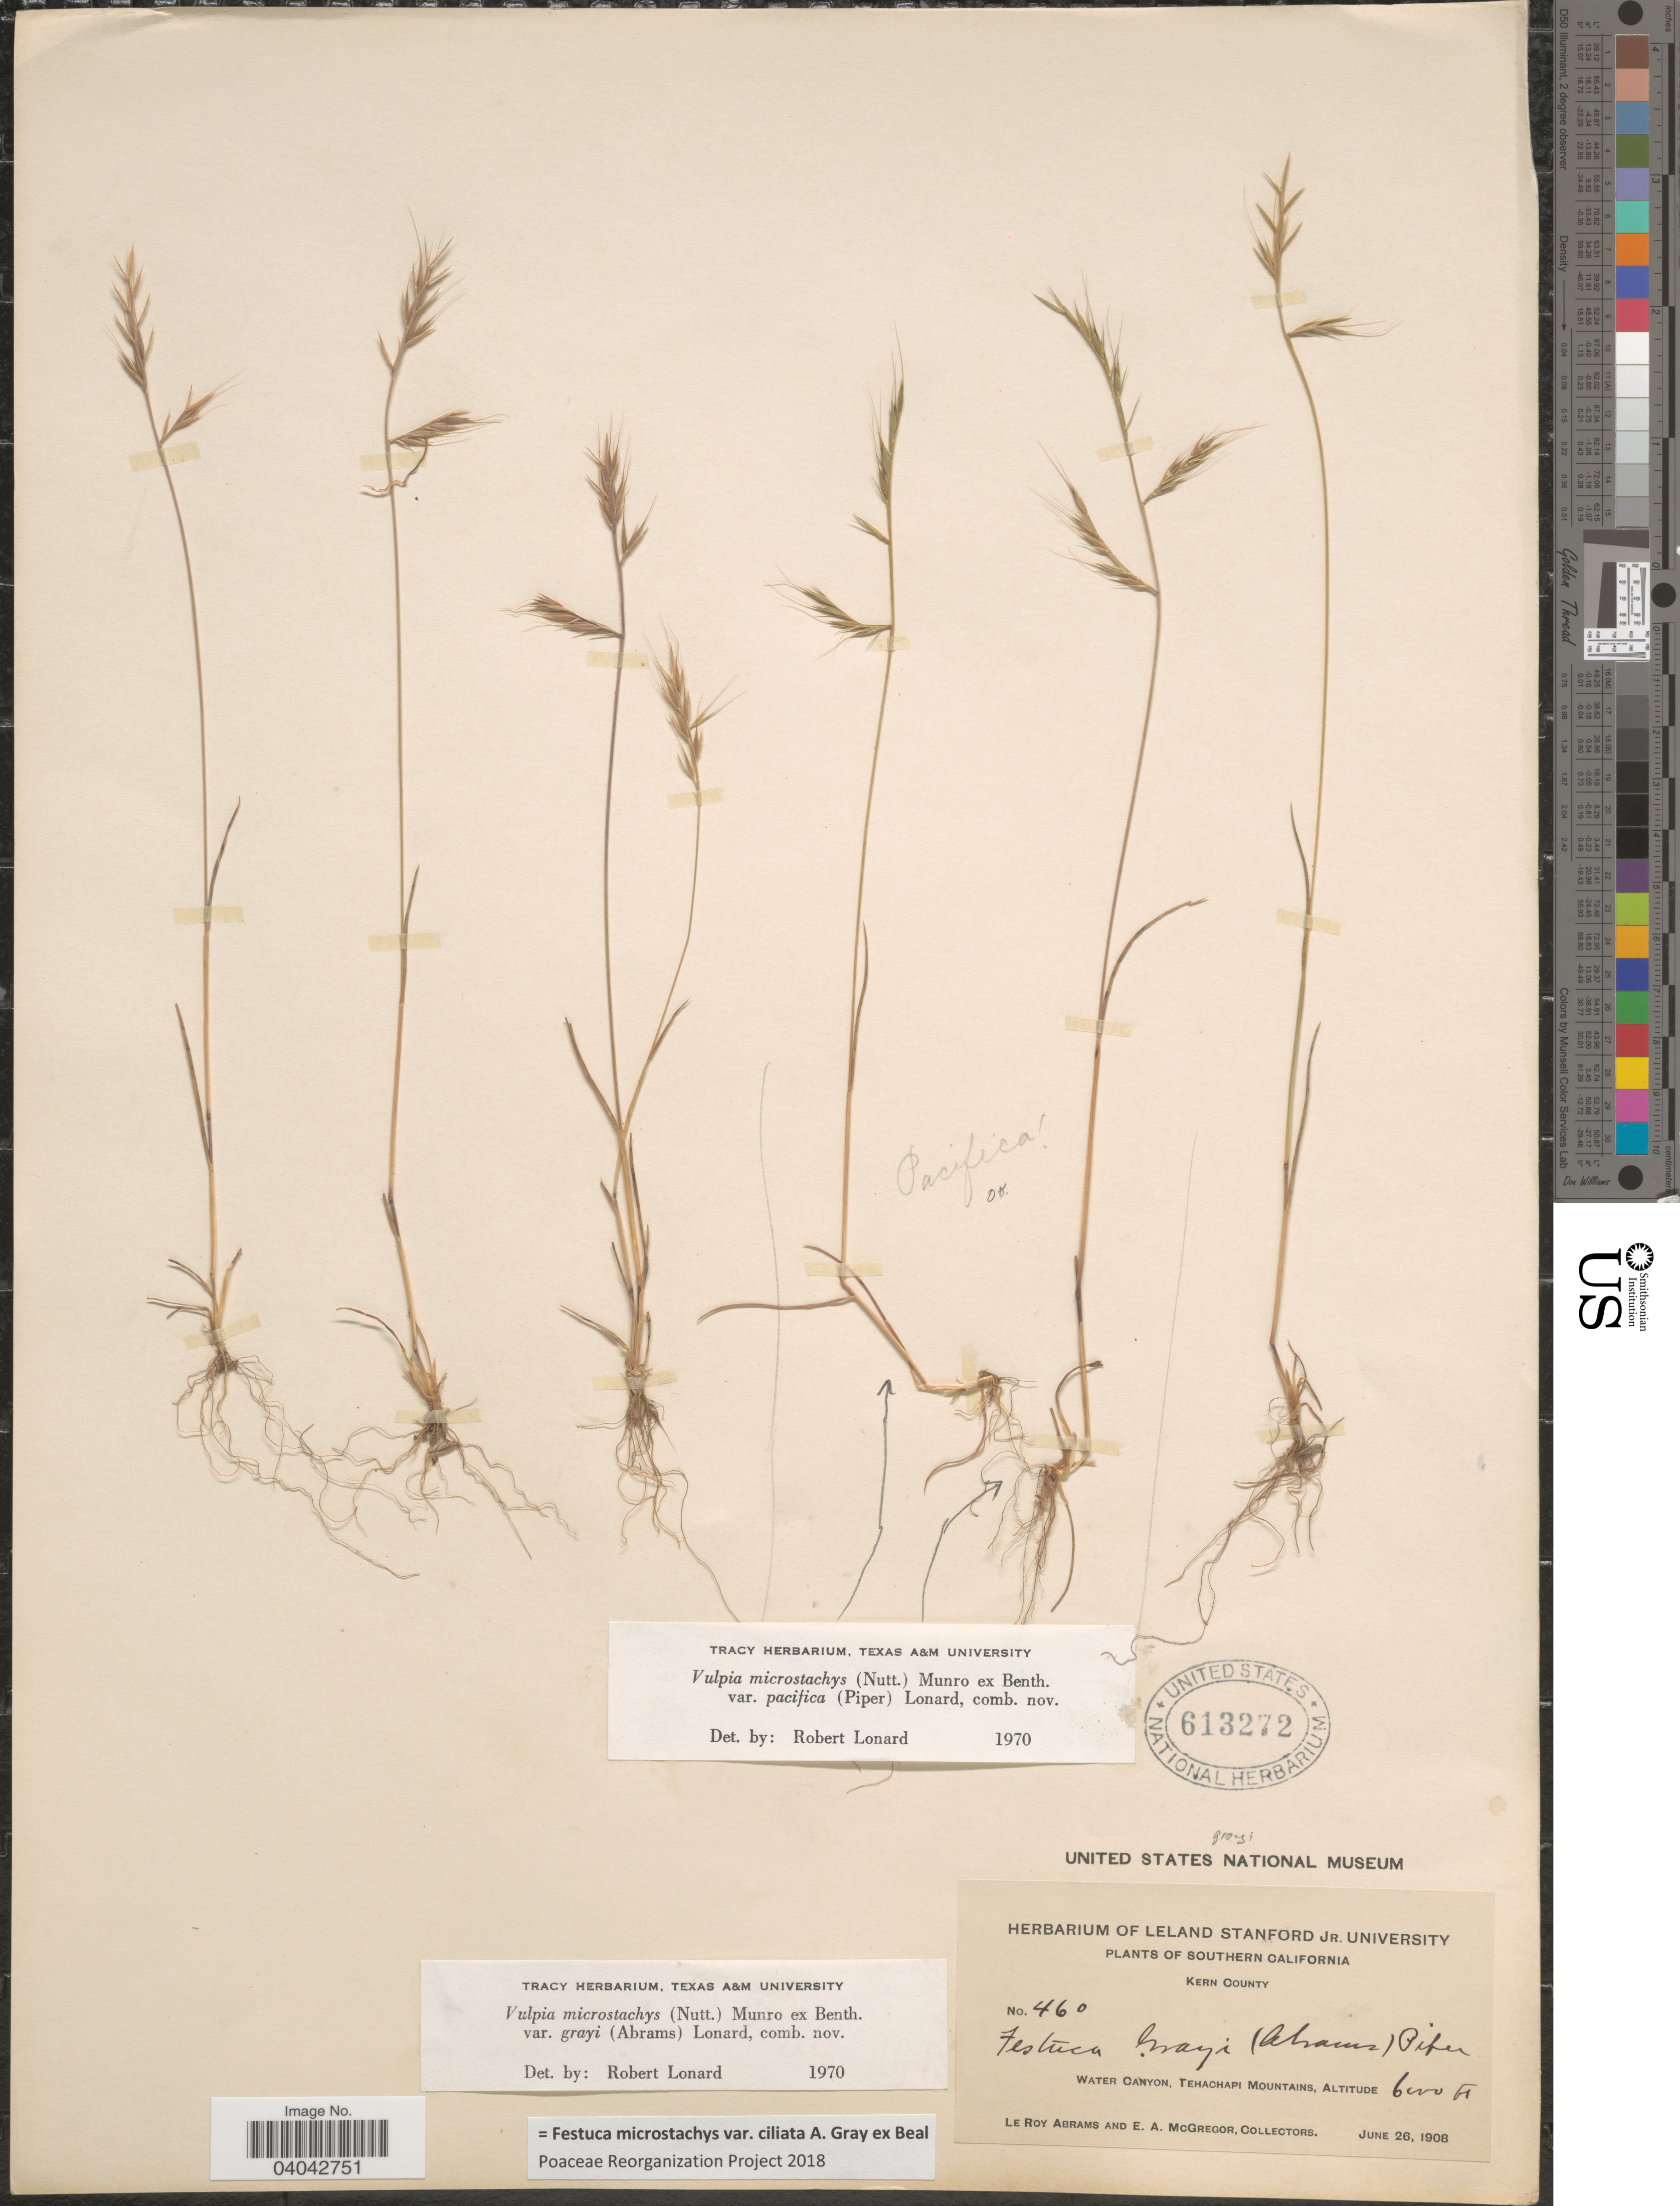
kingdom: Plantae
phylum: Tracheophyta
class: Liliopsida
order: Poales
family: Poaceae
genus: Festuca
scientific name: Festuca microstachys var. ciliata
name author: A. Gray ex W.J. Beal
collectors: L. Abrams & E. A. McGregor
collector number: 460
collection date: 1908-06-26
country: United States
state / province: California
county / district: Kern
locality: Southern California. Kern County. Water Canyon, Tehachapi Mountains.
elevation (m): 1829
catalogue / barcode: US 613272